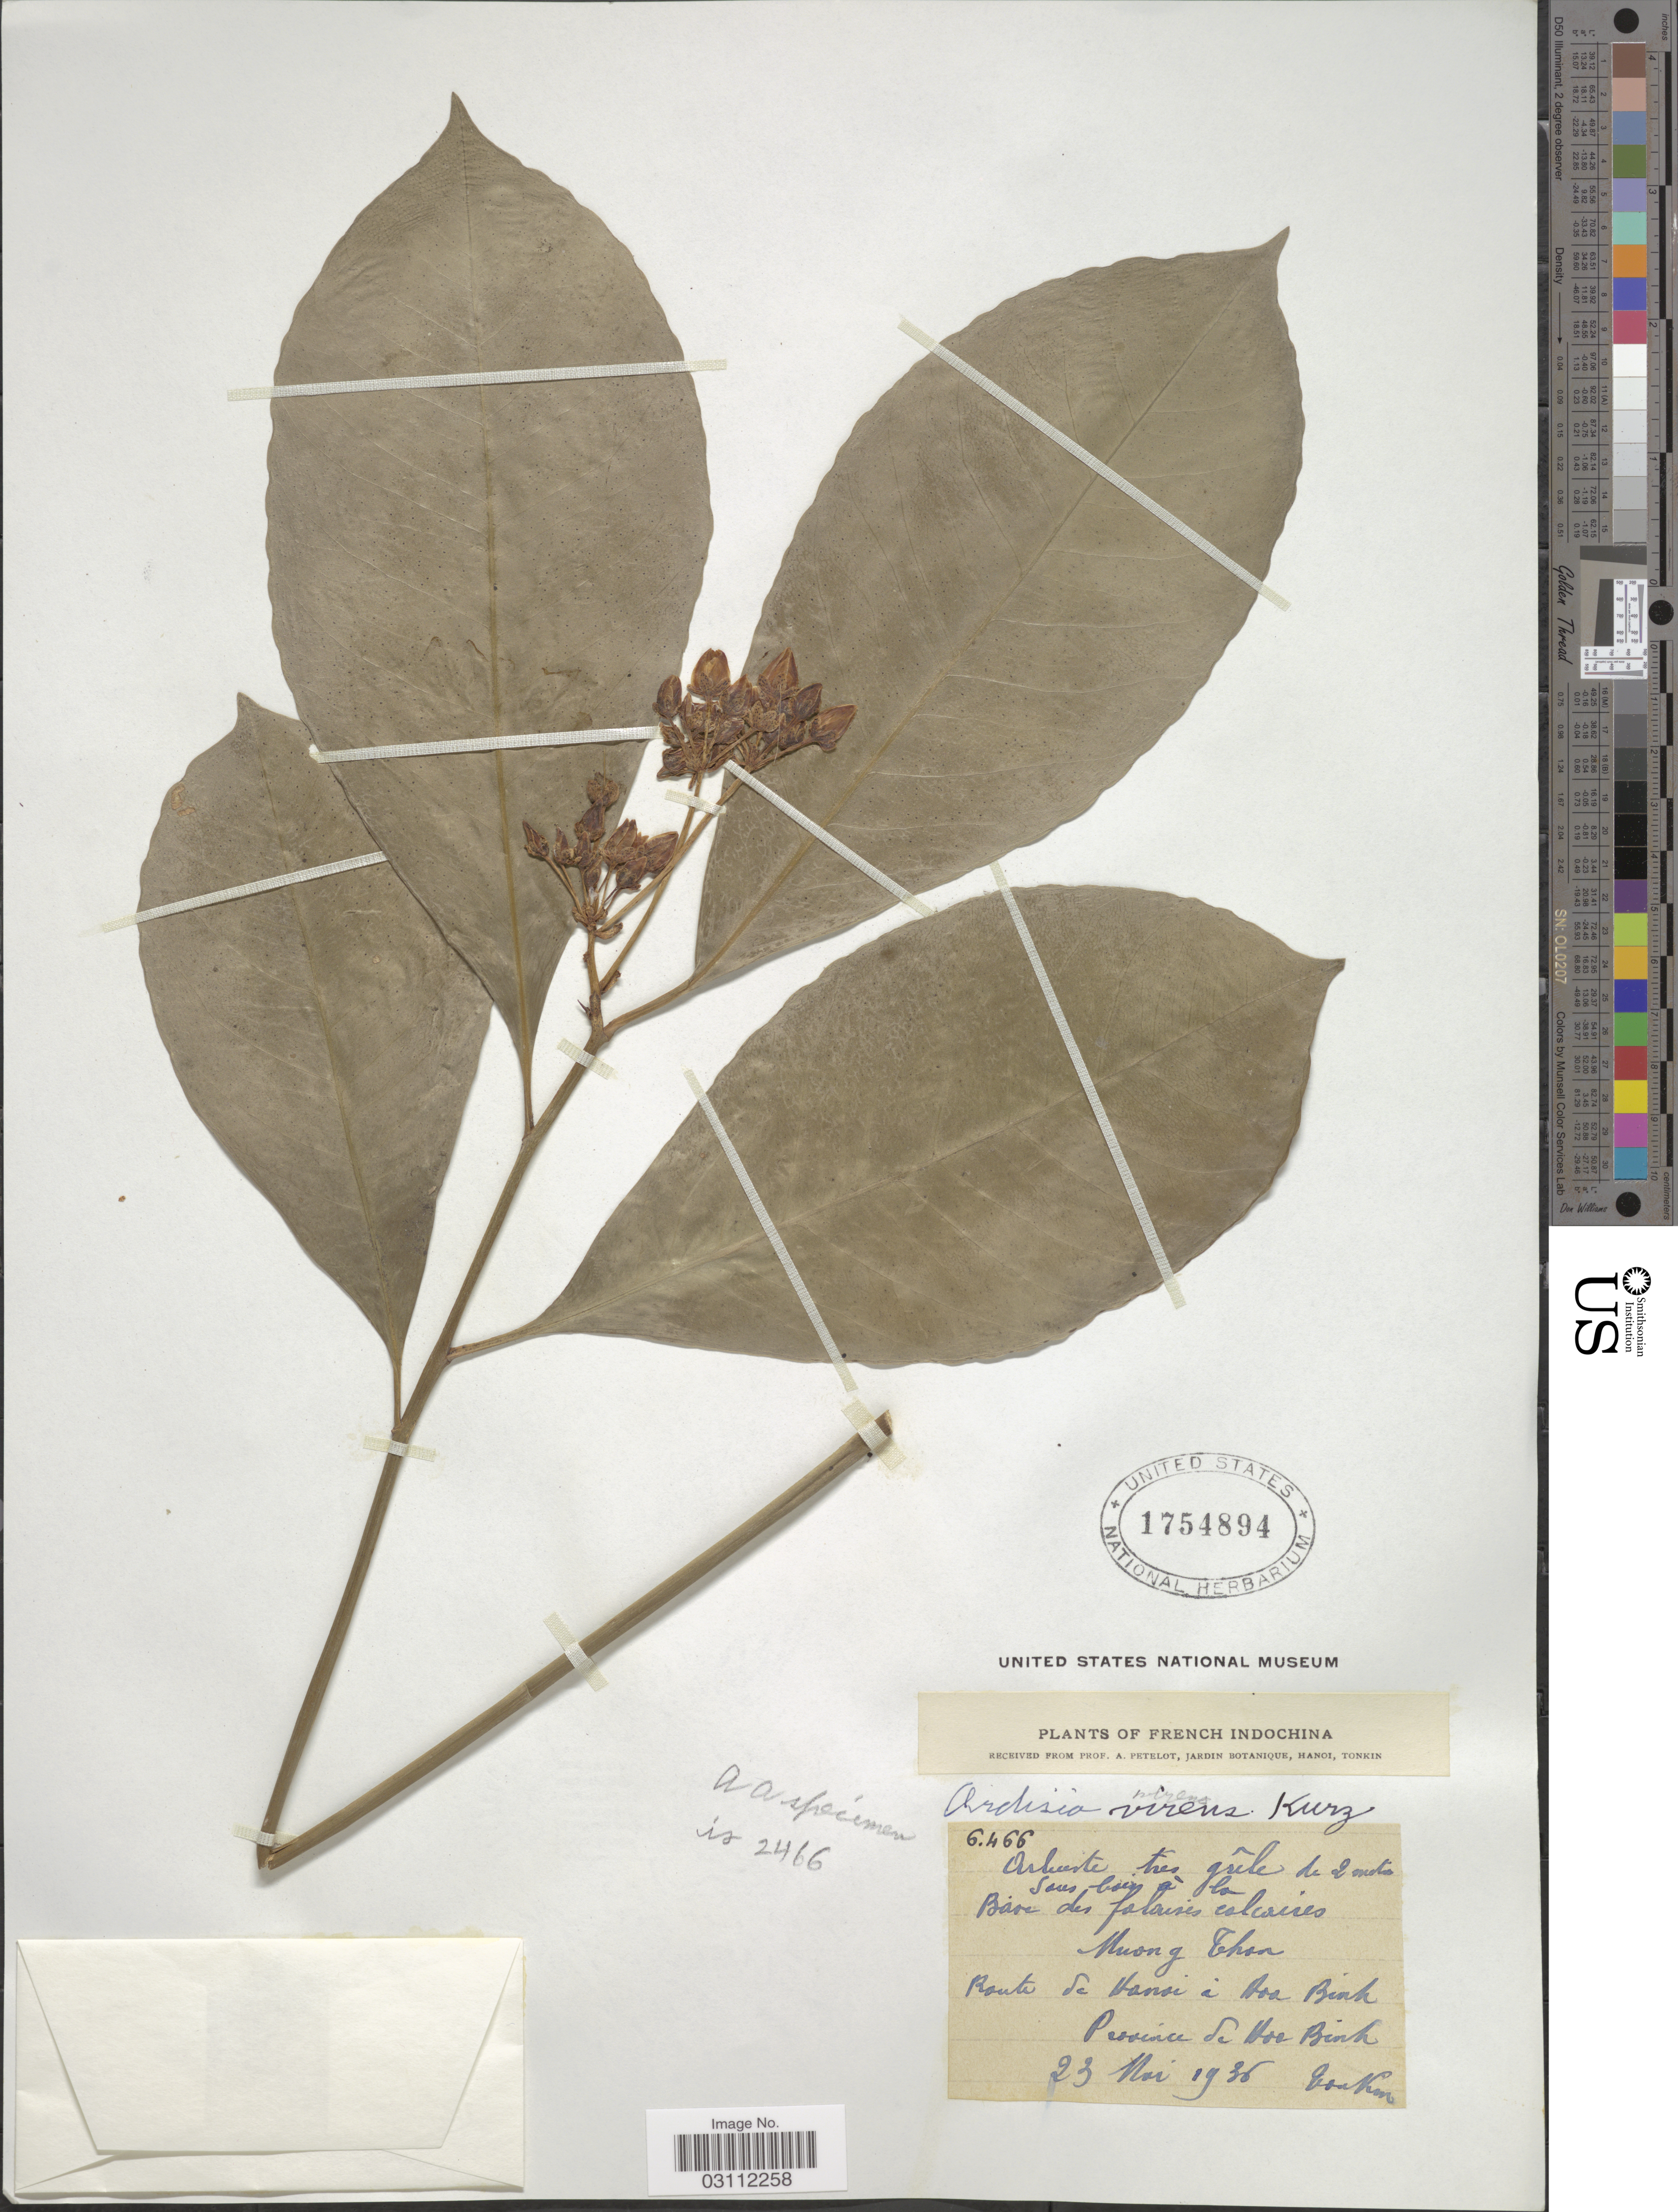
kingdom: Plantae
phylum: Tracheophyta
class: Magnoliopsida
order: Ericales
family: Primulaceae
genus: Ardisia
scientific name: Ardisia virens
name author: Kurz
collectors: A. Petelot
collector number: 6466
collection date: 1936-05-23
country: Vietnam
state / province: Hoa Binh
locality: Muong Than. Route de Hansi á Hoa Binh. Province du Hoa Binh. Tonkin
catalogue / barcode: US 1754894